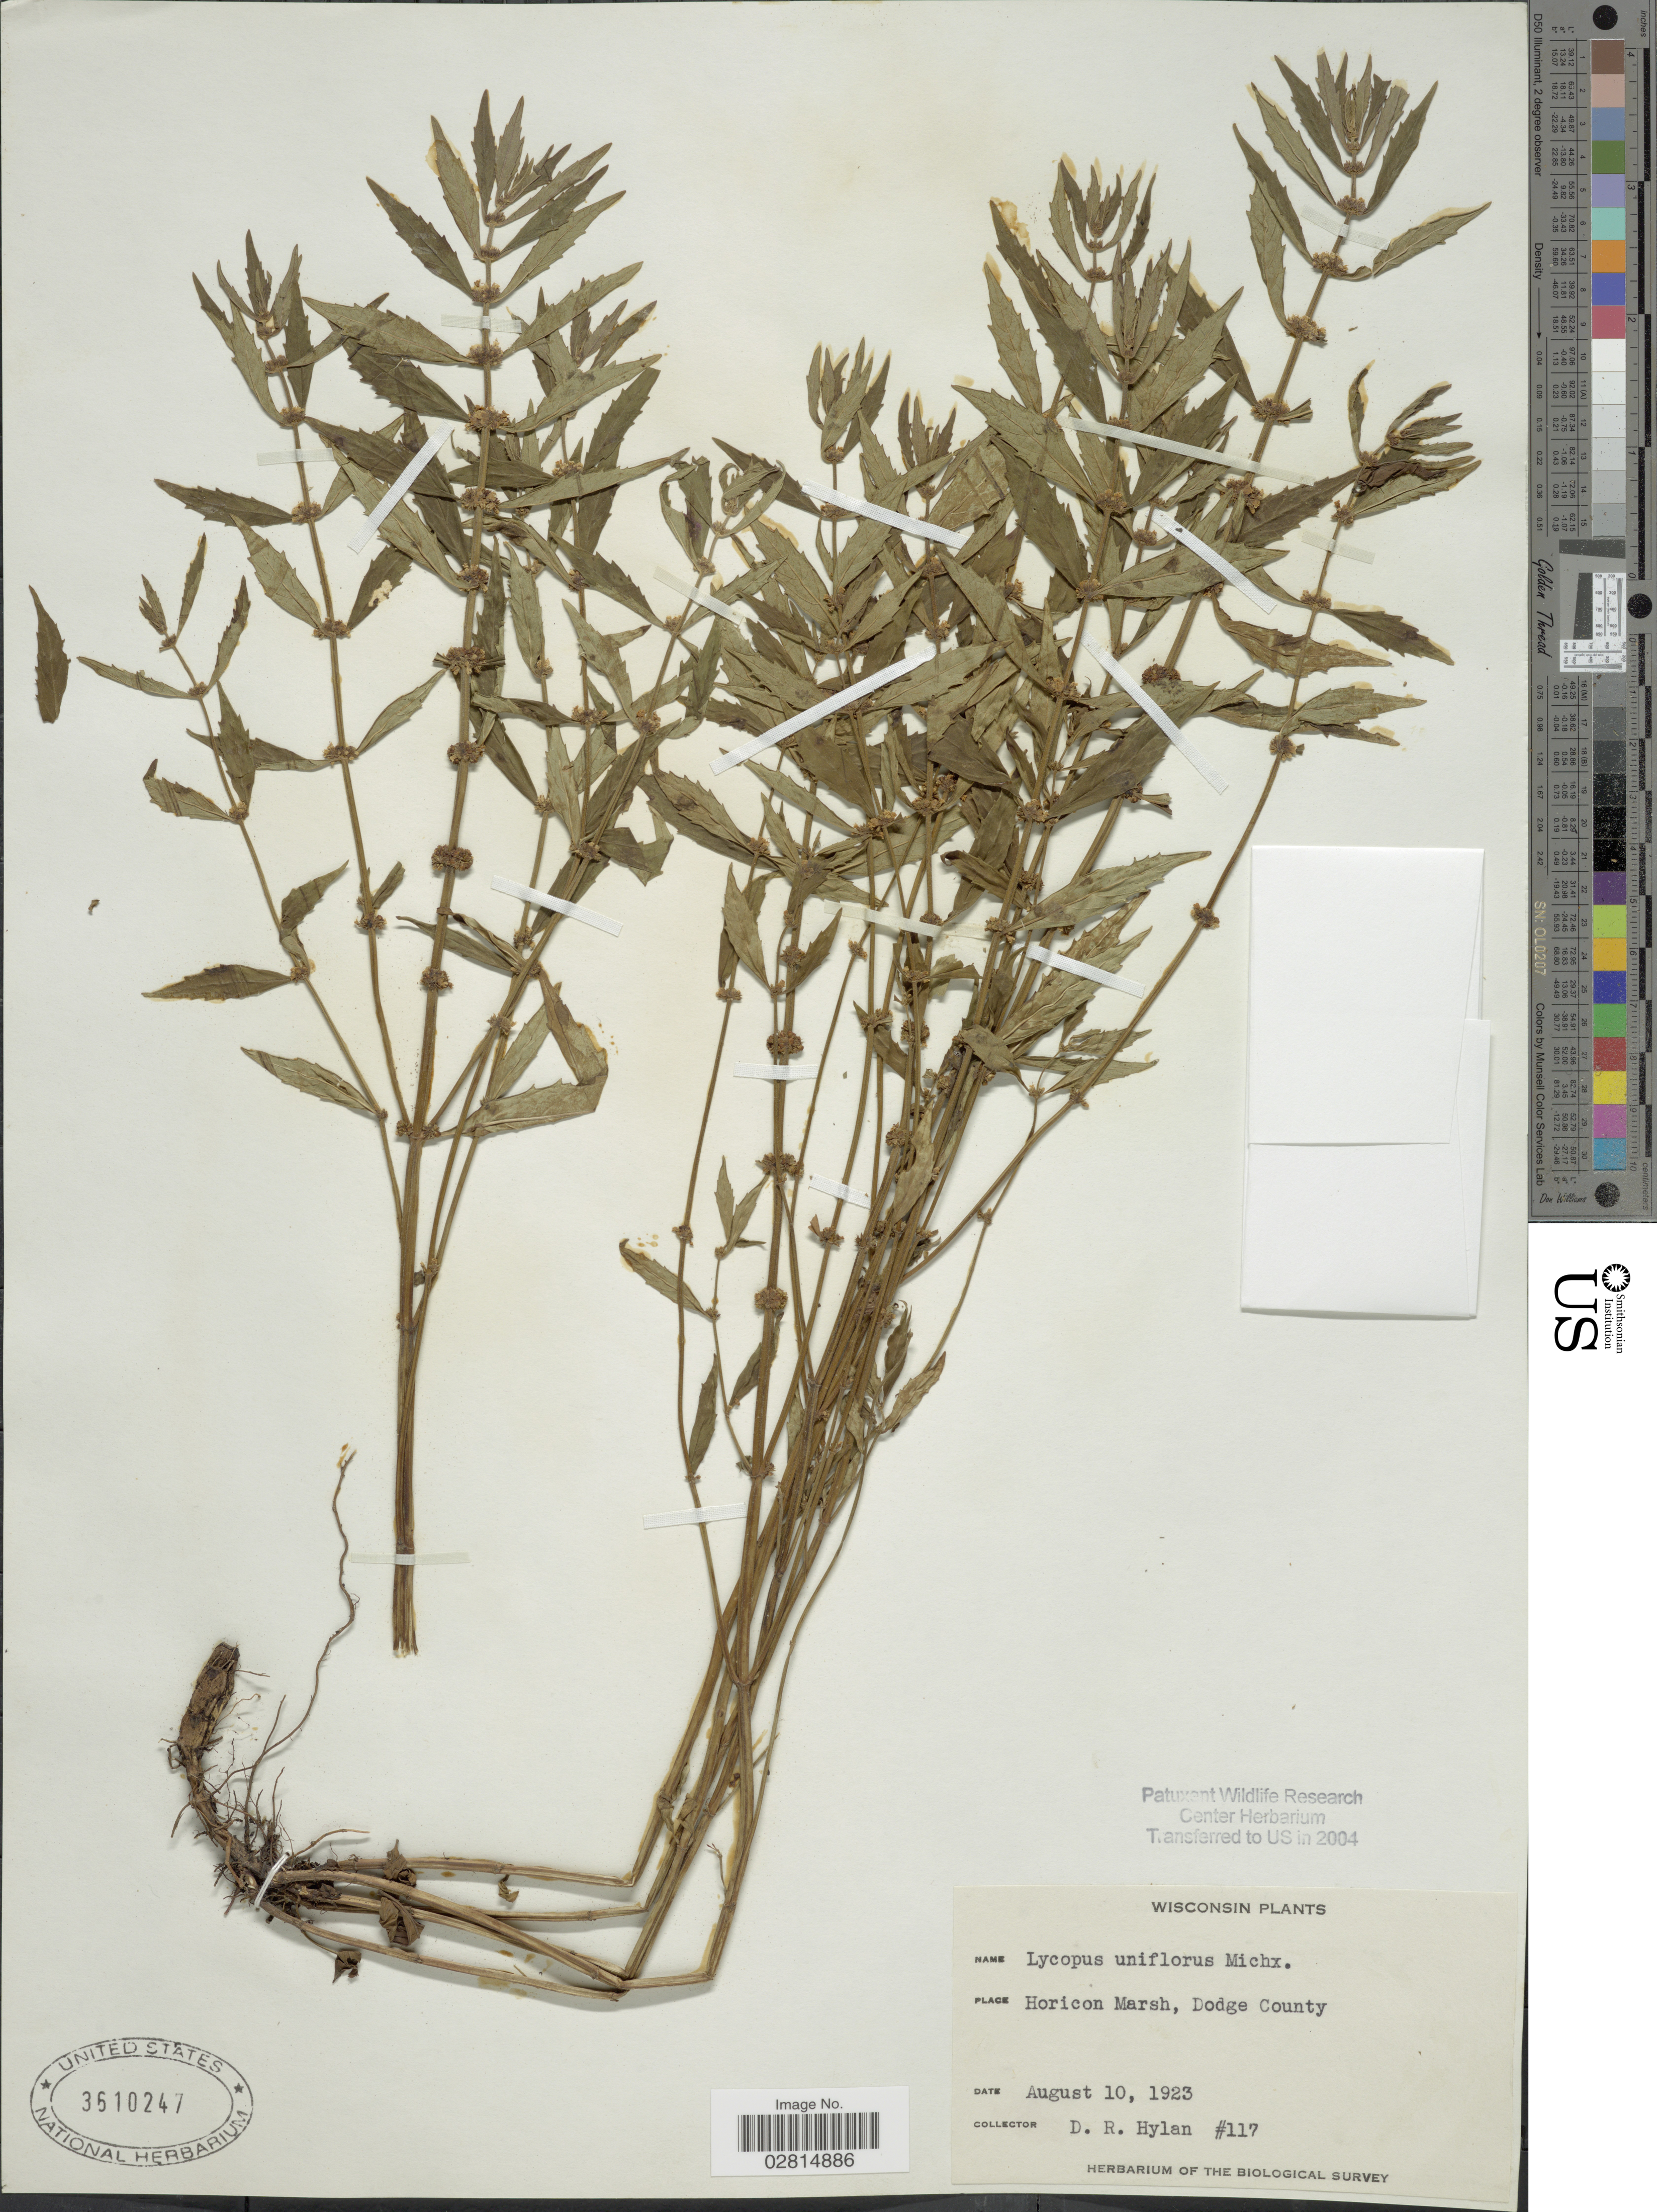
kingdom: Plantae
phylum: Tracheophyta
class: Magnoliopsida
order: Lamiales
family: Lamiaceae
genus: Lycopus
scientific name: Lycopus uniflorus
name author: Michx.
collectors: D. Hylan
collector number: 117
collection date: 1923-08-10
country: United States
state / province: Wisconsin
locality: Horicon Marsh, Dodge County.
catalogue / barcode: US 3610247